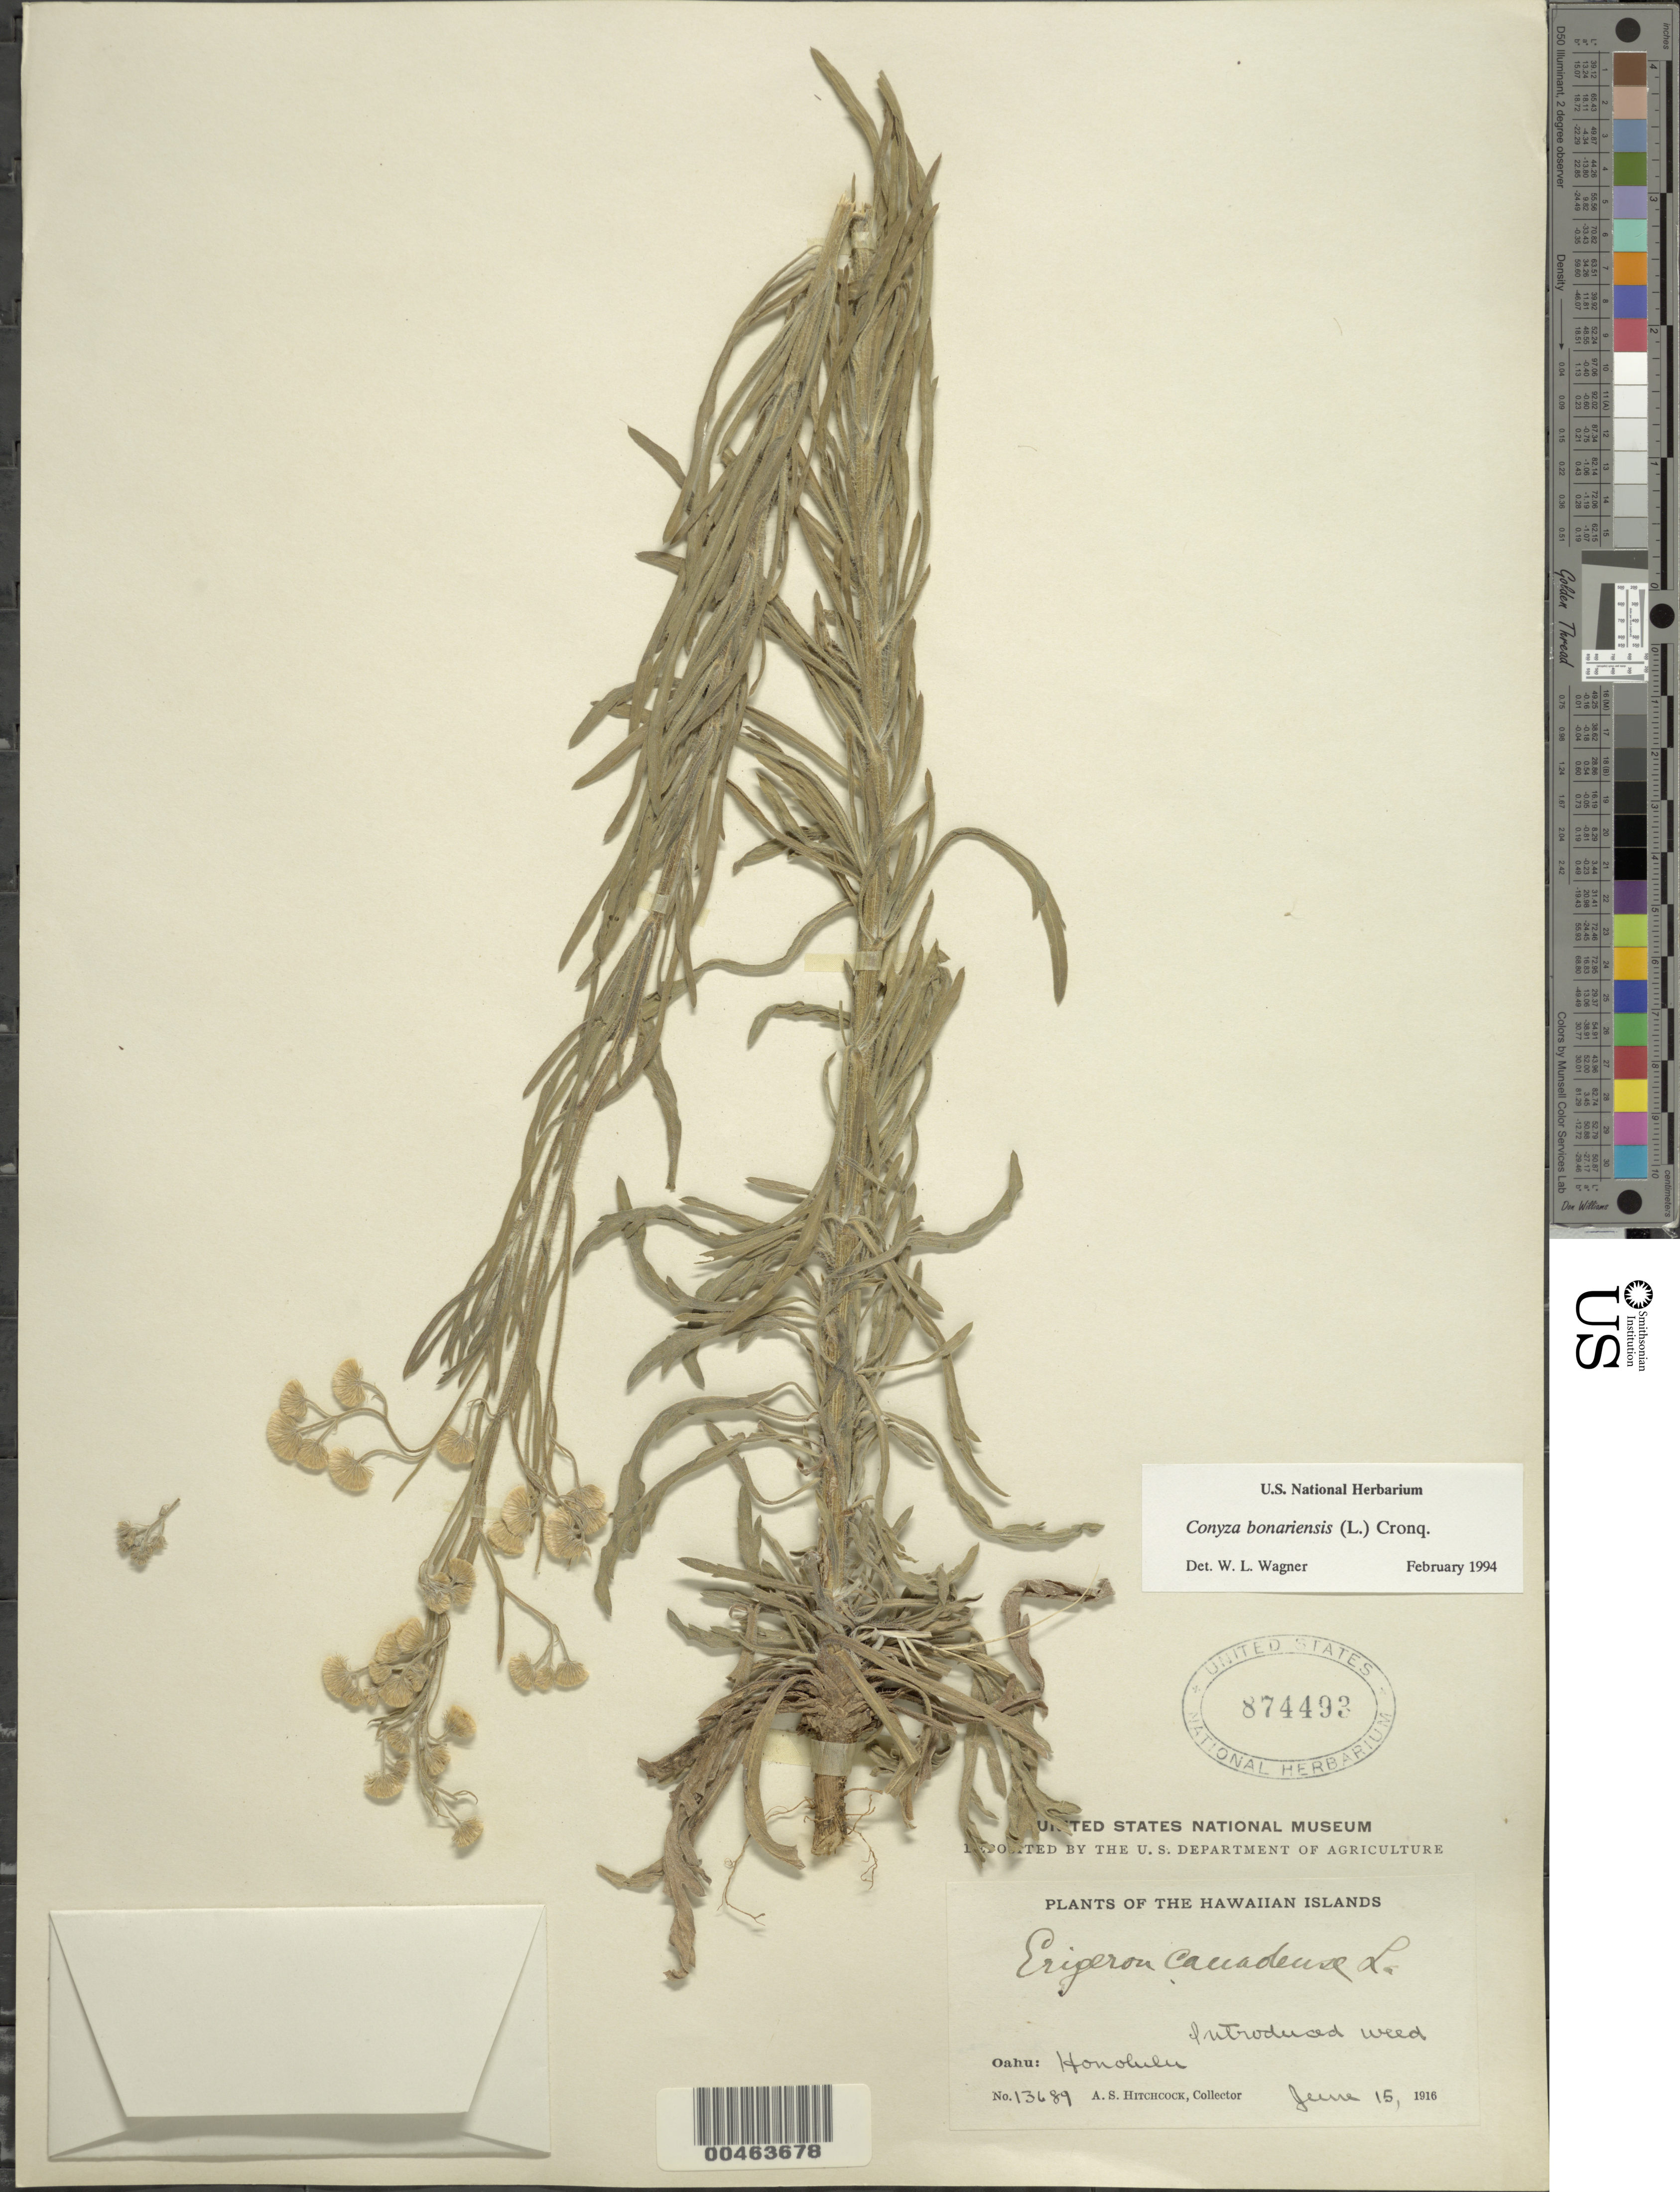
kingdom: Plantae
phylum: Tracheophyta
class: Magnoliopsida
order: Asterales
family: Asteraceae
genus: Erigeron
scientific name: Erigeron bonariensis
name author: L.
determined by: Wagner, W. L., (BOT), Smithsonian Institution - National Museum of Natural History (UNITED STATES)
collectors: A. S. Hitchcock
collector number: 13689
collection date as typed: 15 Jun 1916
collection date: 1916-06-15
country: United States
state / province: Hawaii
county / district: Honolulu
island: Oahu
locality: Honolulu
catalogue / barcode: US 874493